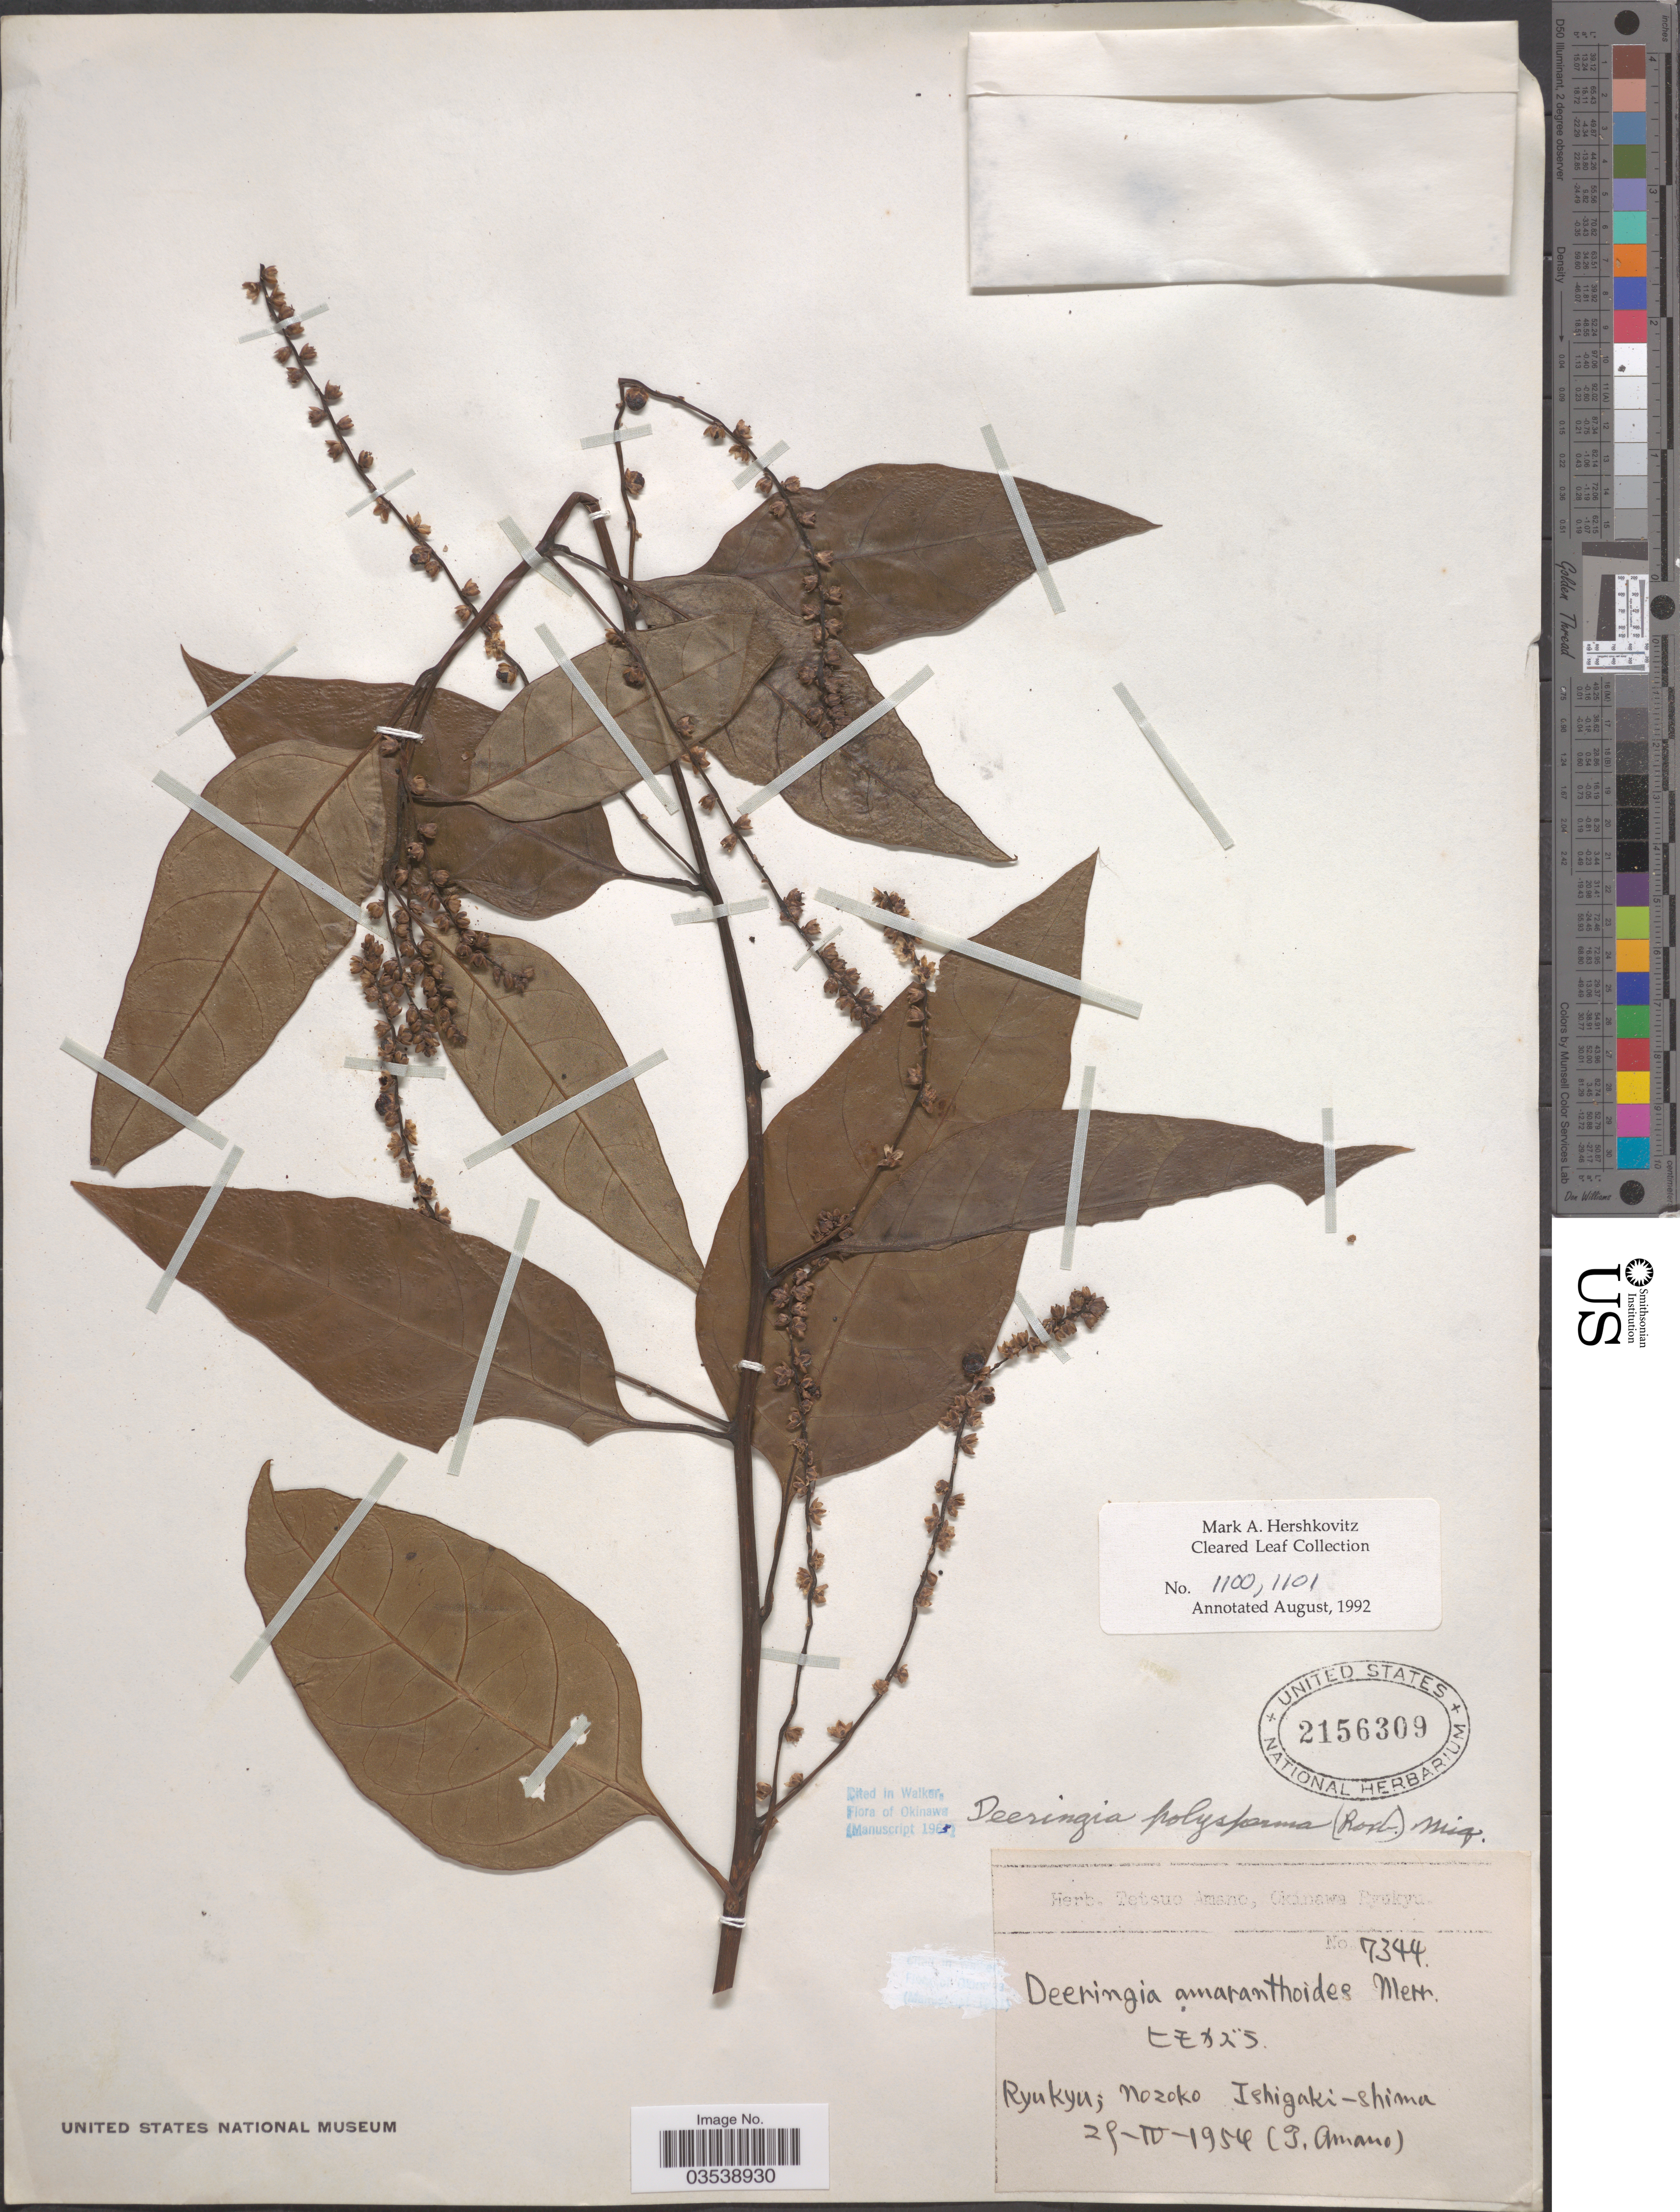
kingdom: Plantae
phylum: Tracheophyta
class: Magnoliopsida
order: Caryophyllales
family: Amaranthaceae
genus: Deeringia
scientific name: Deeringia amaranthoides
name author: (Lam.) Merr.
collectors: T. Amano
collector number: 7344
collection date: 1954-04-29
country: Japan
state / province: Okinawa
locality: Ryukyu; Nozoko Ishigaki-shima.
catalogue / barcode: US 2156309